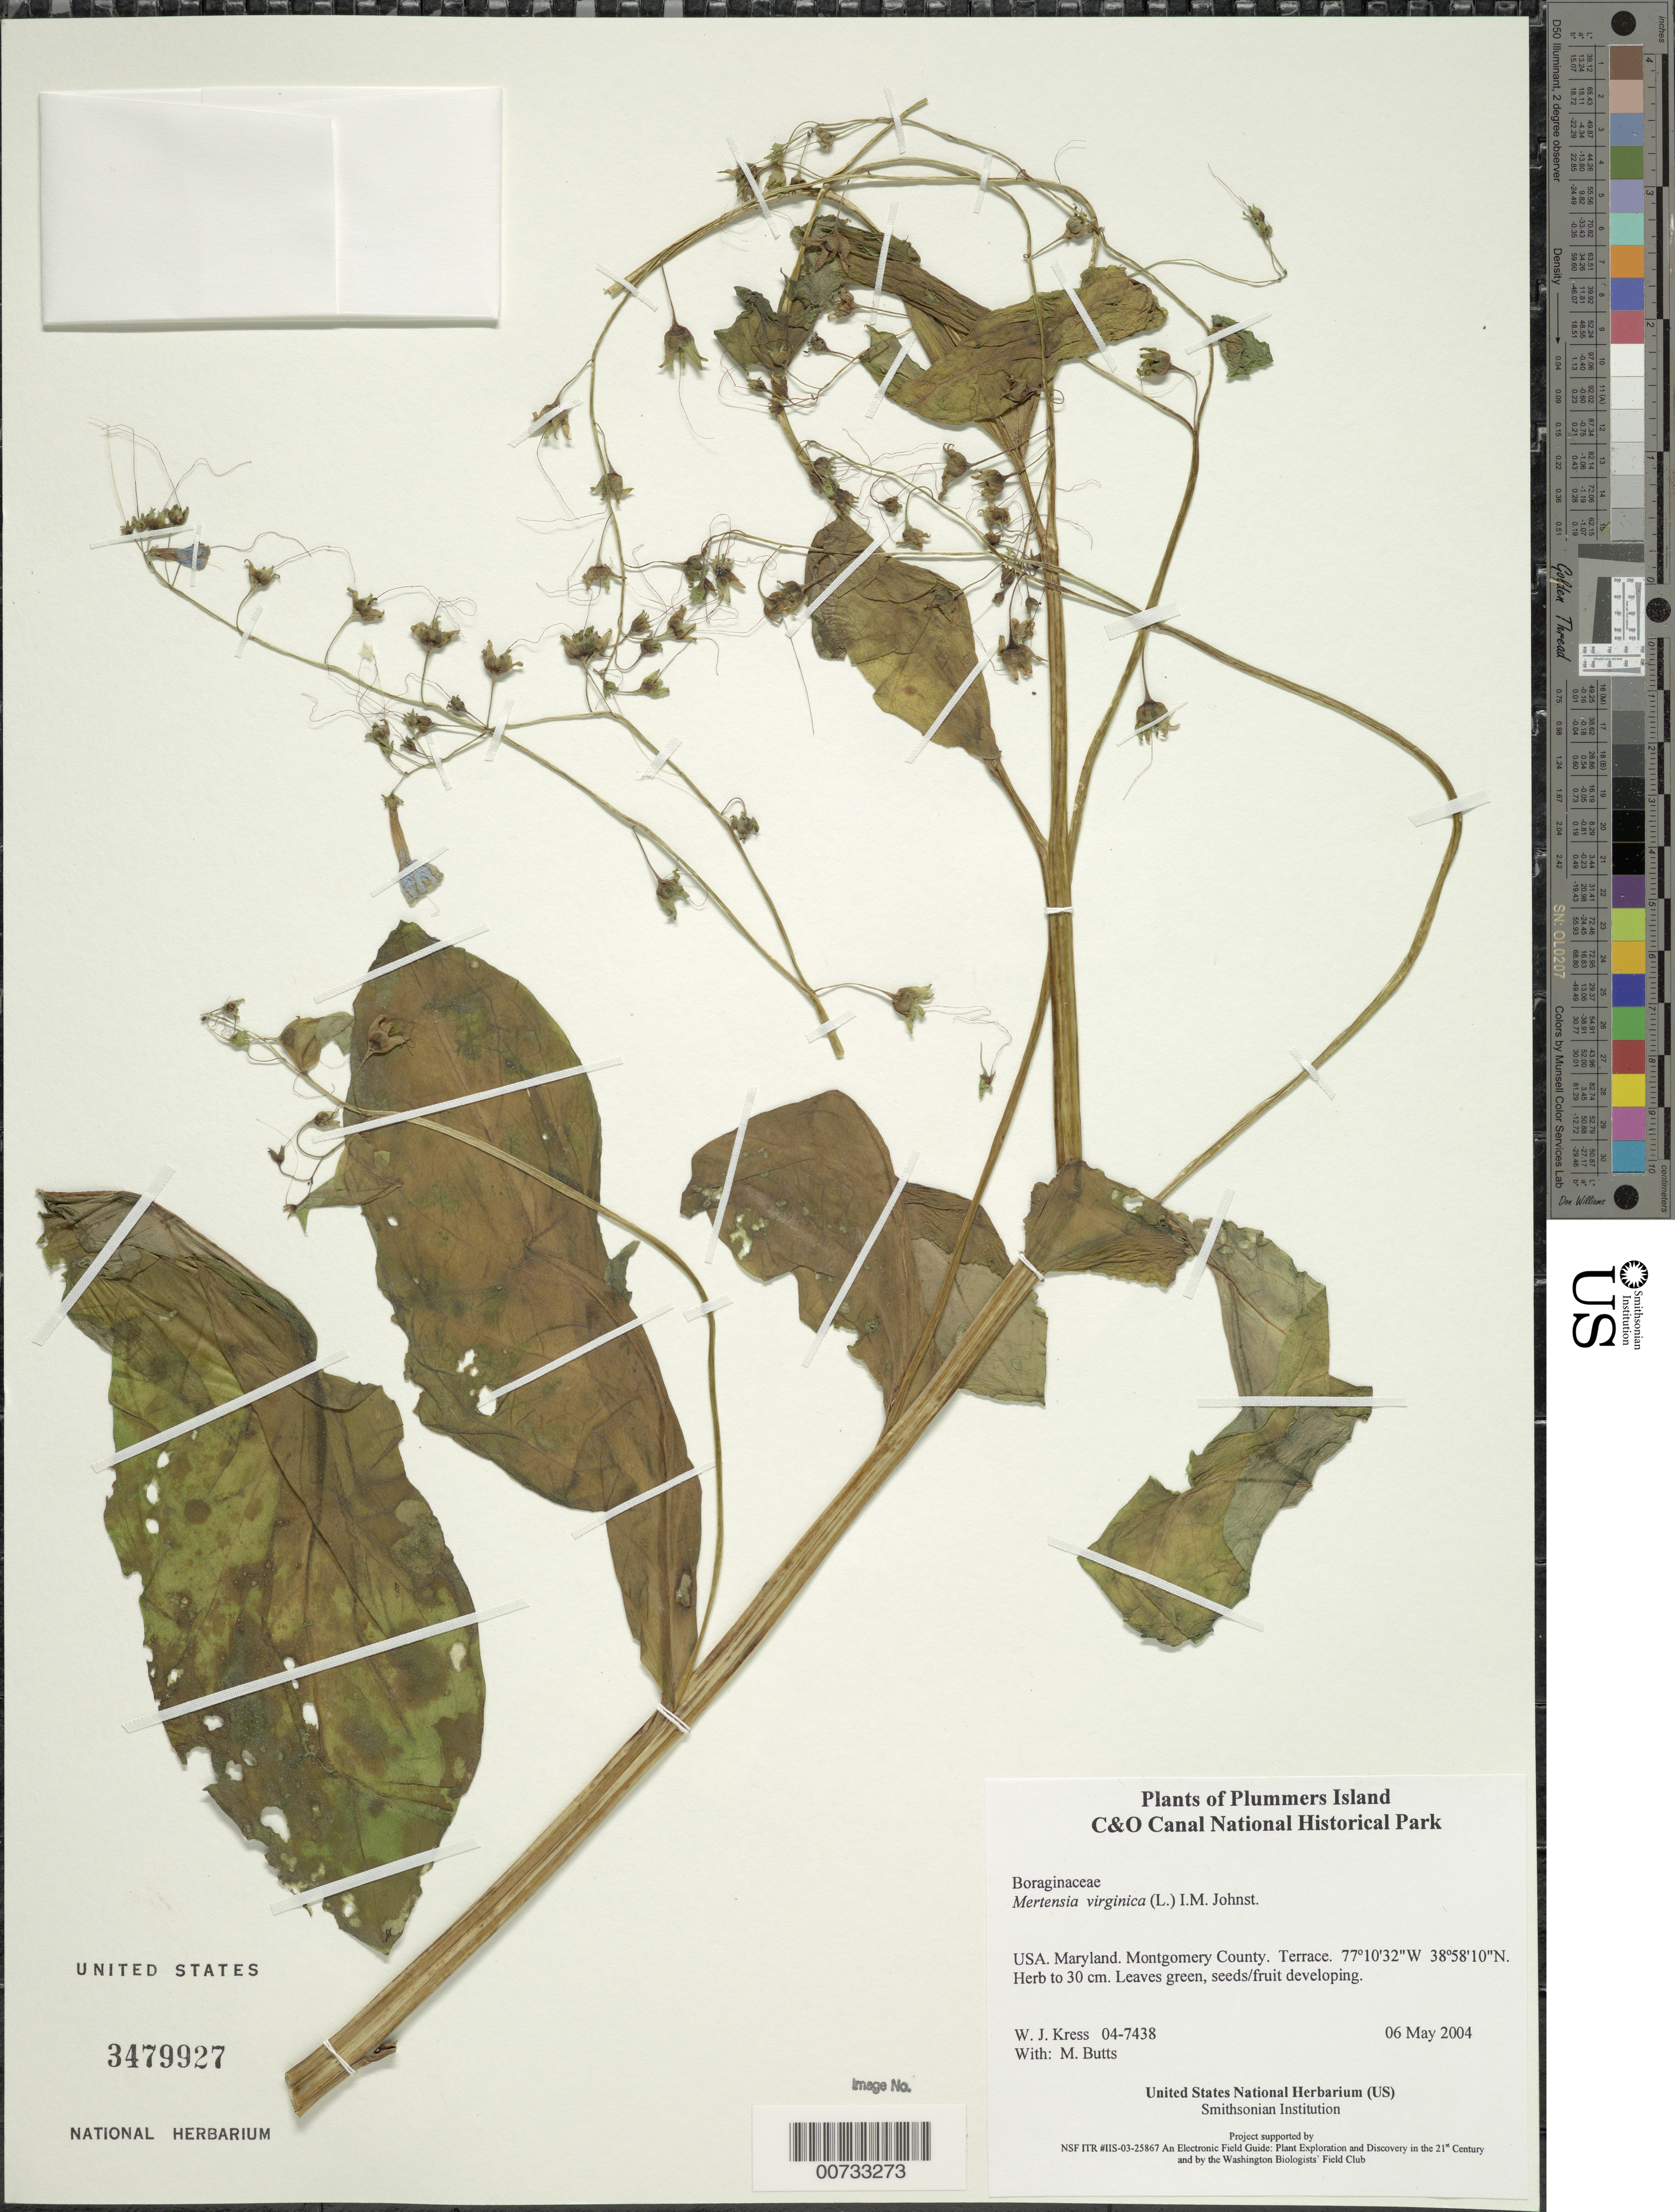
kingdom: Plantae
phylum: Tracheophyta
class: Magnoliopsida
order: Boraginales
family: Boraginaceae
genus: Mertensia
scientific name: Mertensia virginica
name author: (L.) Pers. ex Link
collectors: W. J. Kress & M. B. Butts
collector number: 04-7438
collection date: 2004-05-06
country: United States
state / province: Maryland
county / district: Montgomery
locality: Chesapeake and Ohio Canal National Historical Park, Plummers Island, Terrace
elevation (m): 19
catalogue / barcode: US 3479927